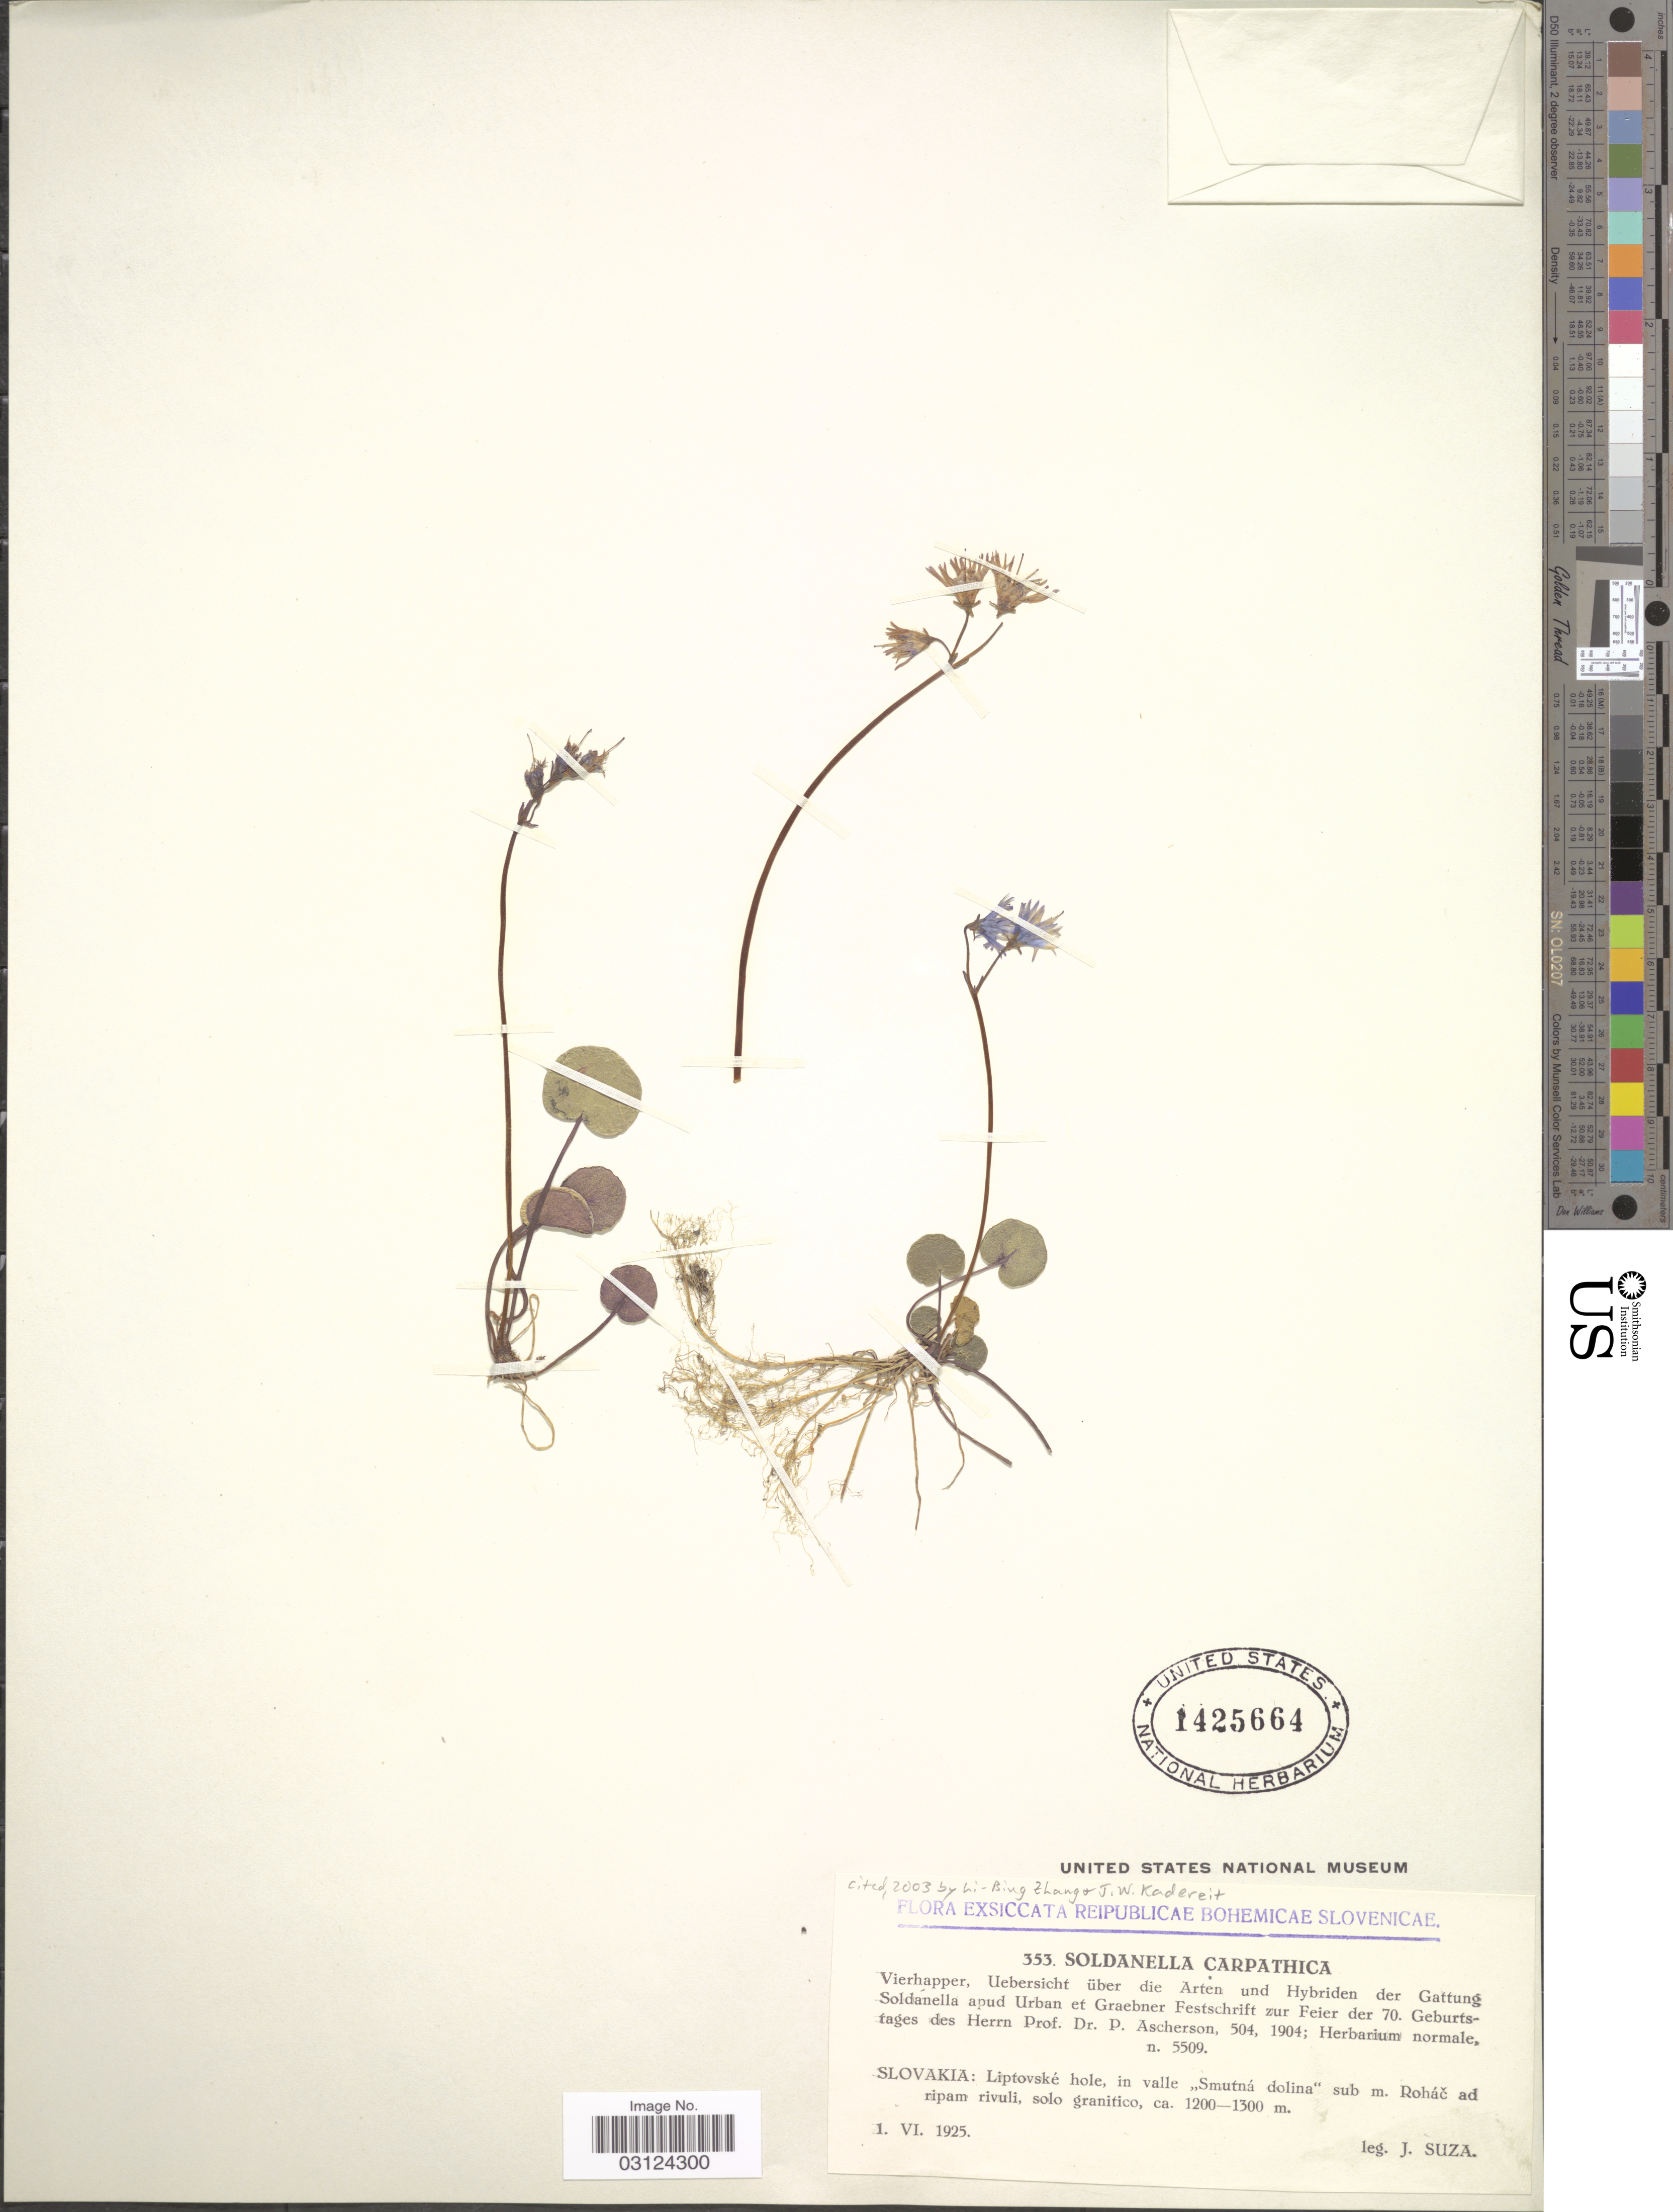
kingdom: Plantae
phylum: Tracheophyta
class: Magnoliopsida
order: Ericales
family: Primulaceae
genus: Soldanella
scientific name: Soldanella carpatica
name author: Vierh.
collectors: J. Suza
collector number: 353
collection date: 1925-06-01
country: Slovakia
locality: Reipublicae Bohemicae Slovenicae. Slovakia: Liptovskè hole, in valle "Smutná dolina" sub m. Rohác ad ripam rivuli.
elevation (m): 1200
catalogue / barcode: US 1425664